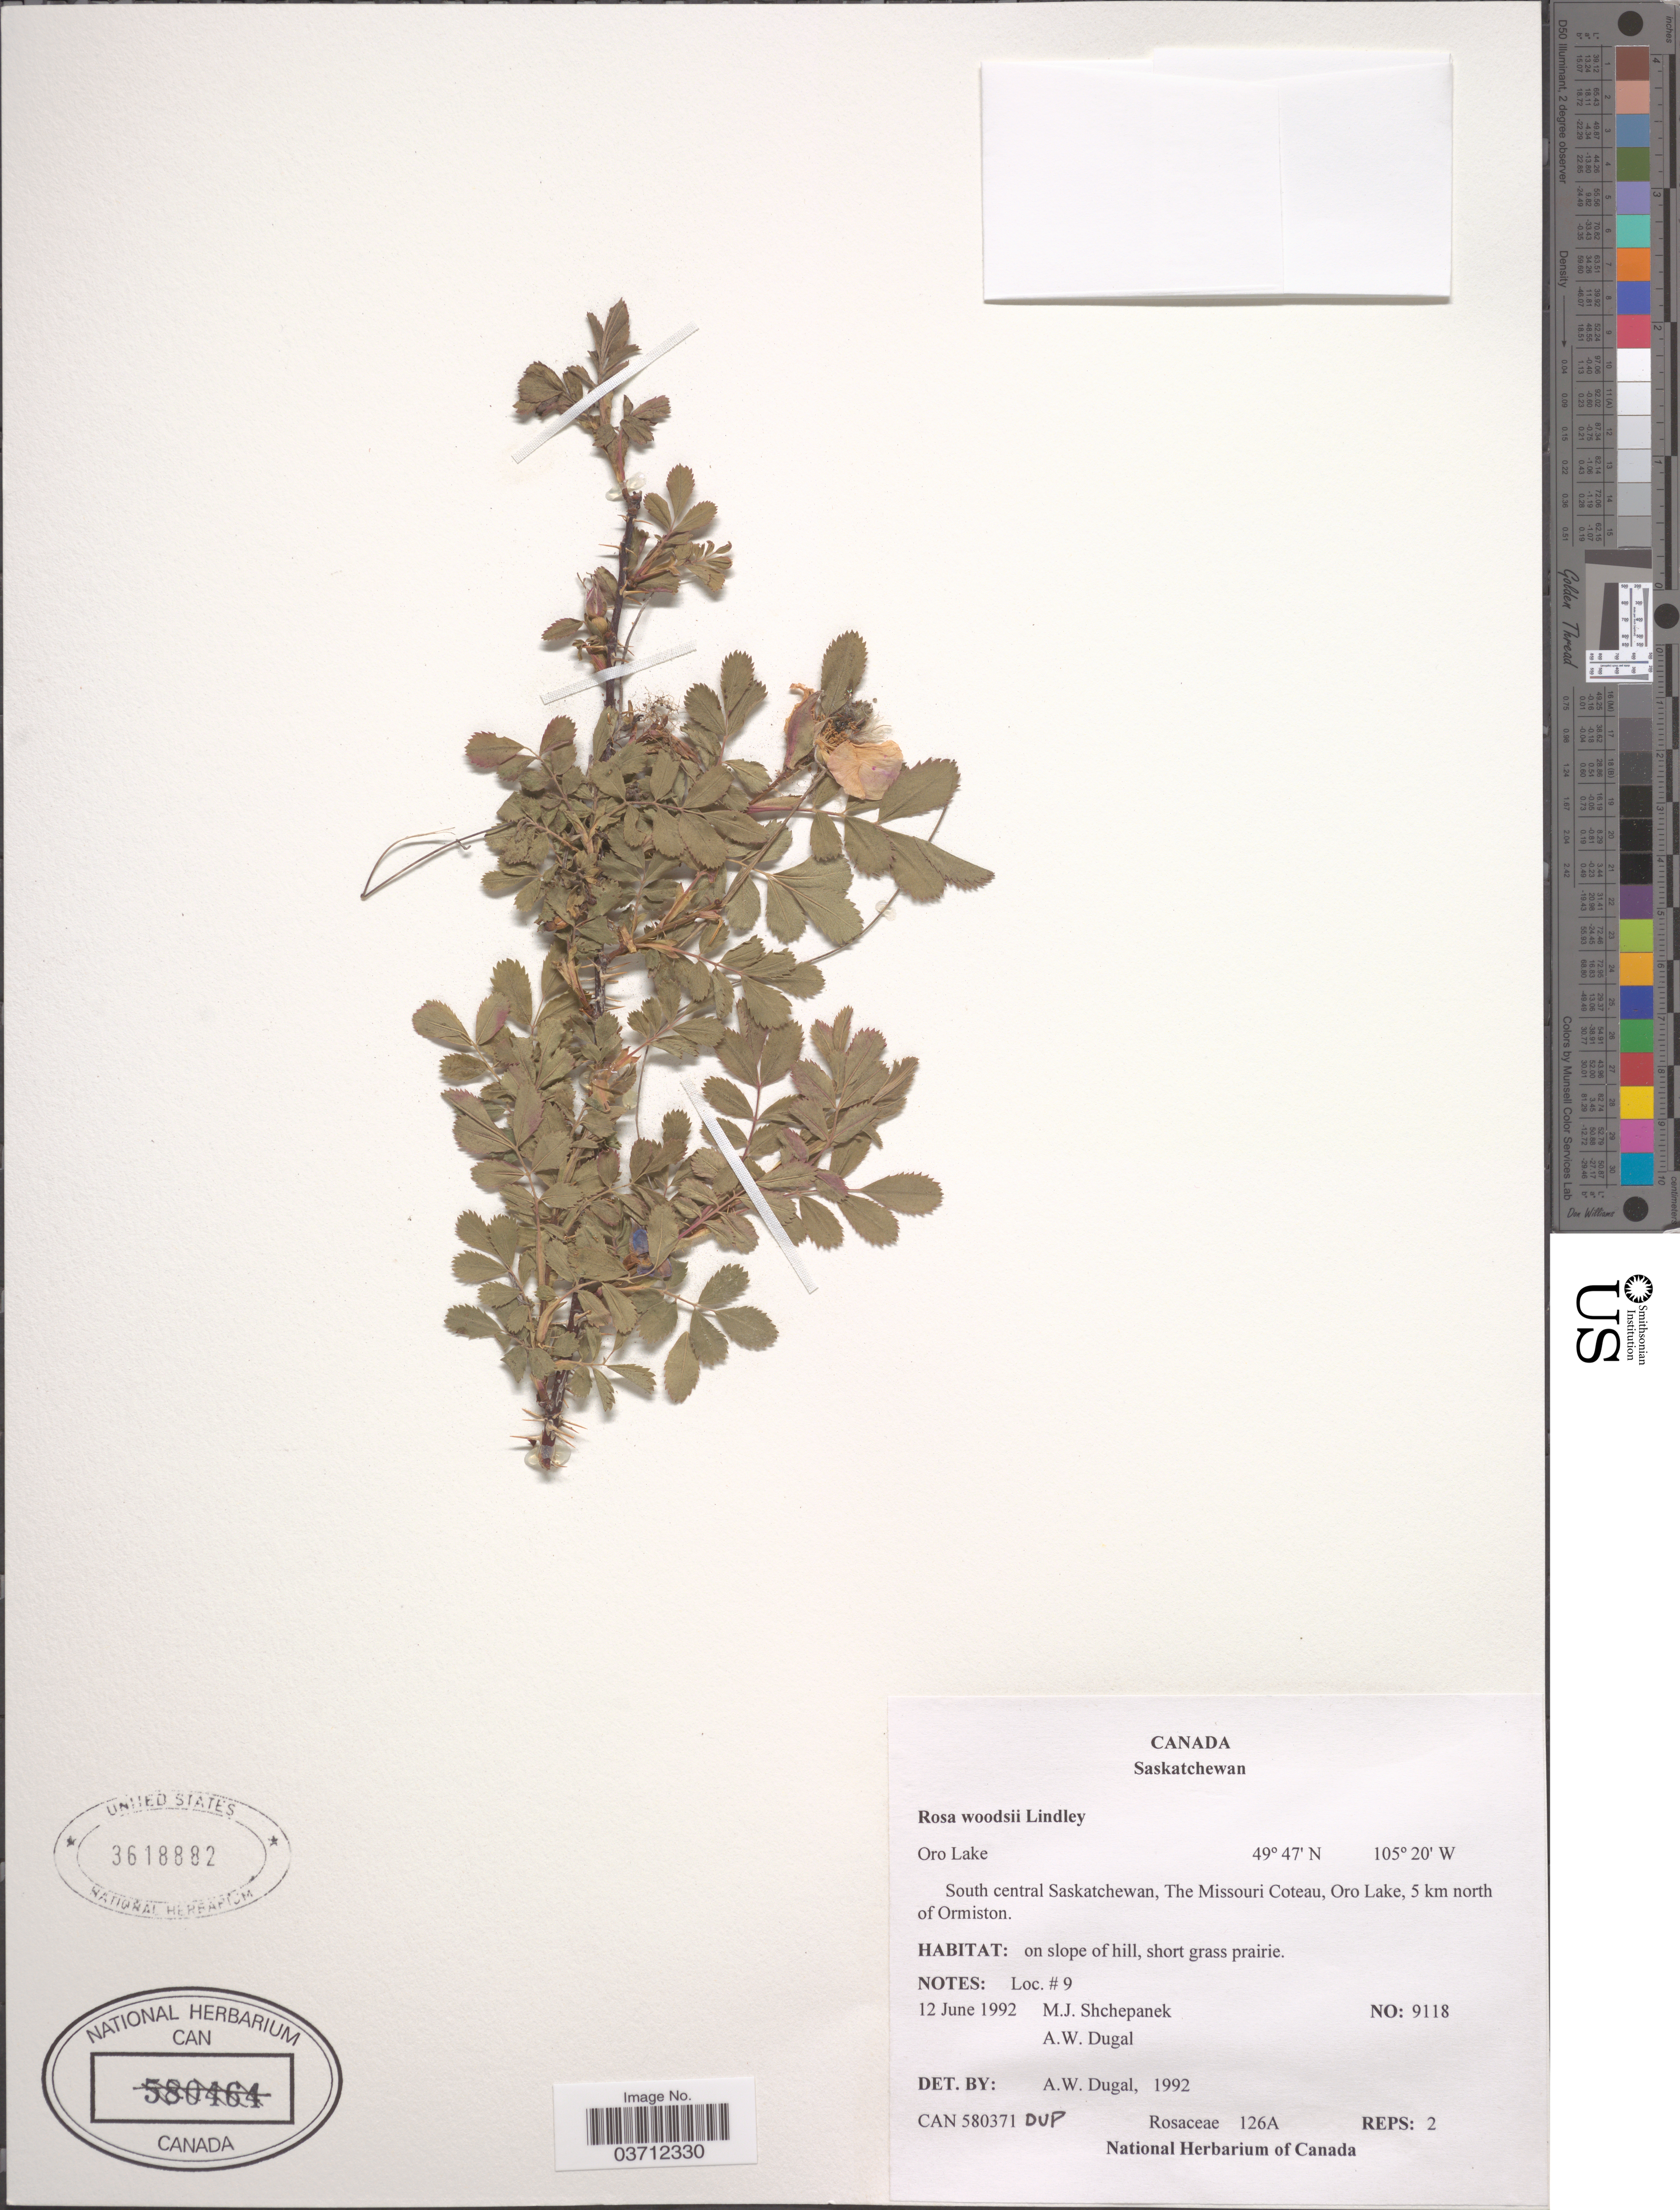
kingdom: Plantae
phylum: Tracheophyta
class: Magnoliopsida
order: Rosales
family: Rosaceae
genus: Rosa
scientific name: Rosa woodsii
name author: Lindl.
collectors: M. Shchepanek & A. Dugal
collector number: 9118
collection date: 1992-06-12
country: Canada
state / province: Saskatchewan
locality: Oro Lake. South Central Saskatchewan, The Missouri Coteau, Oro Lake, 5 km north of Ormiston.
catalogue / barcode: US 3618882